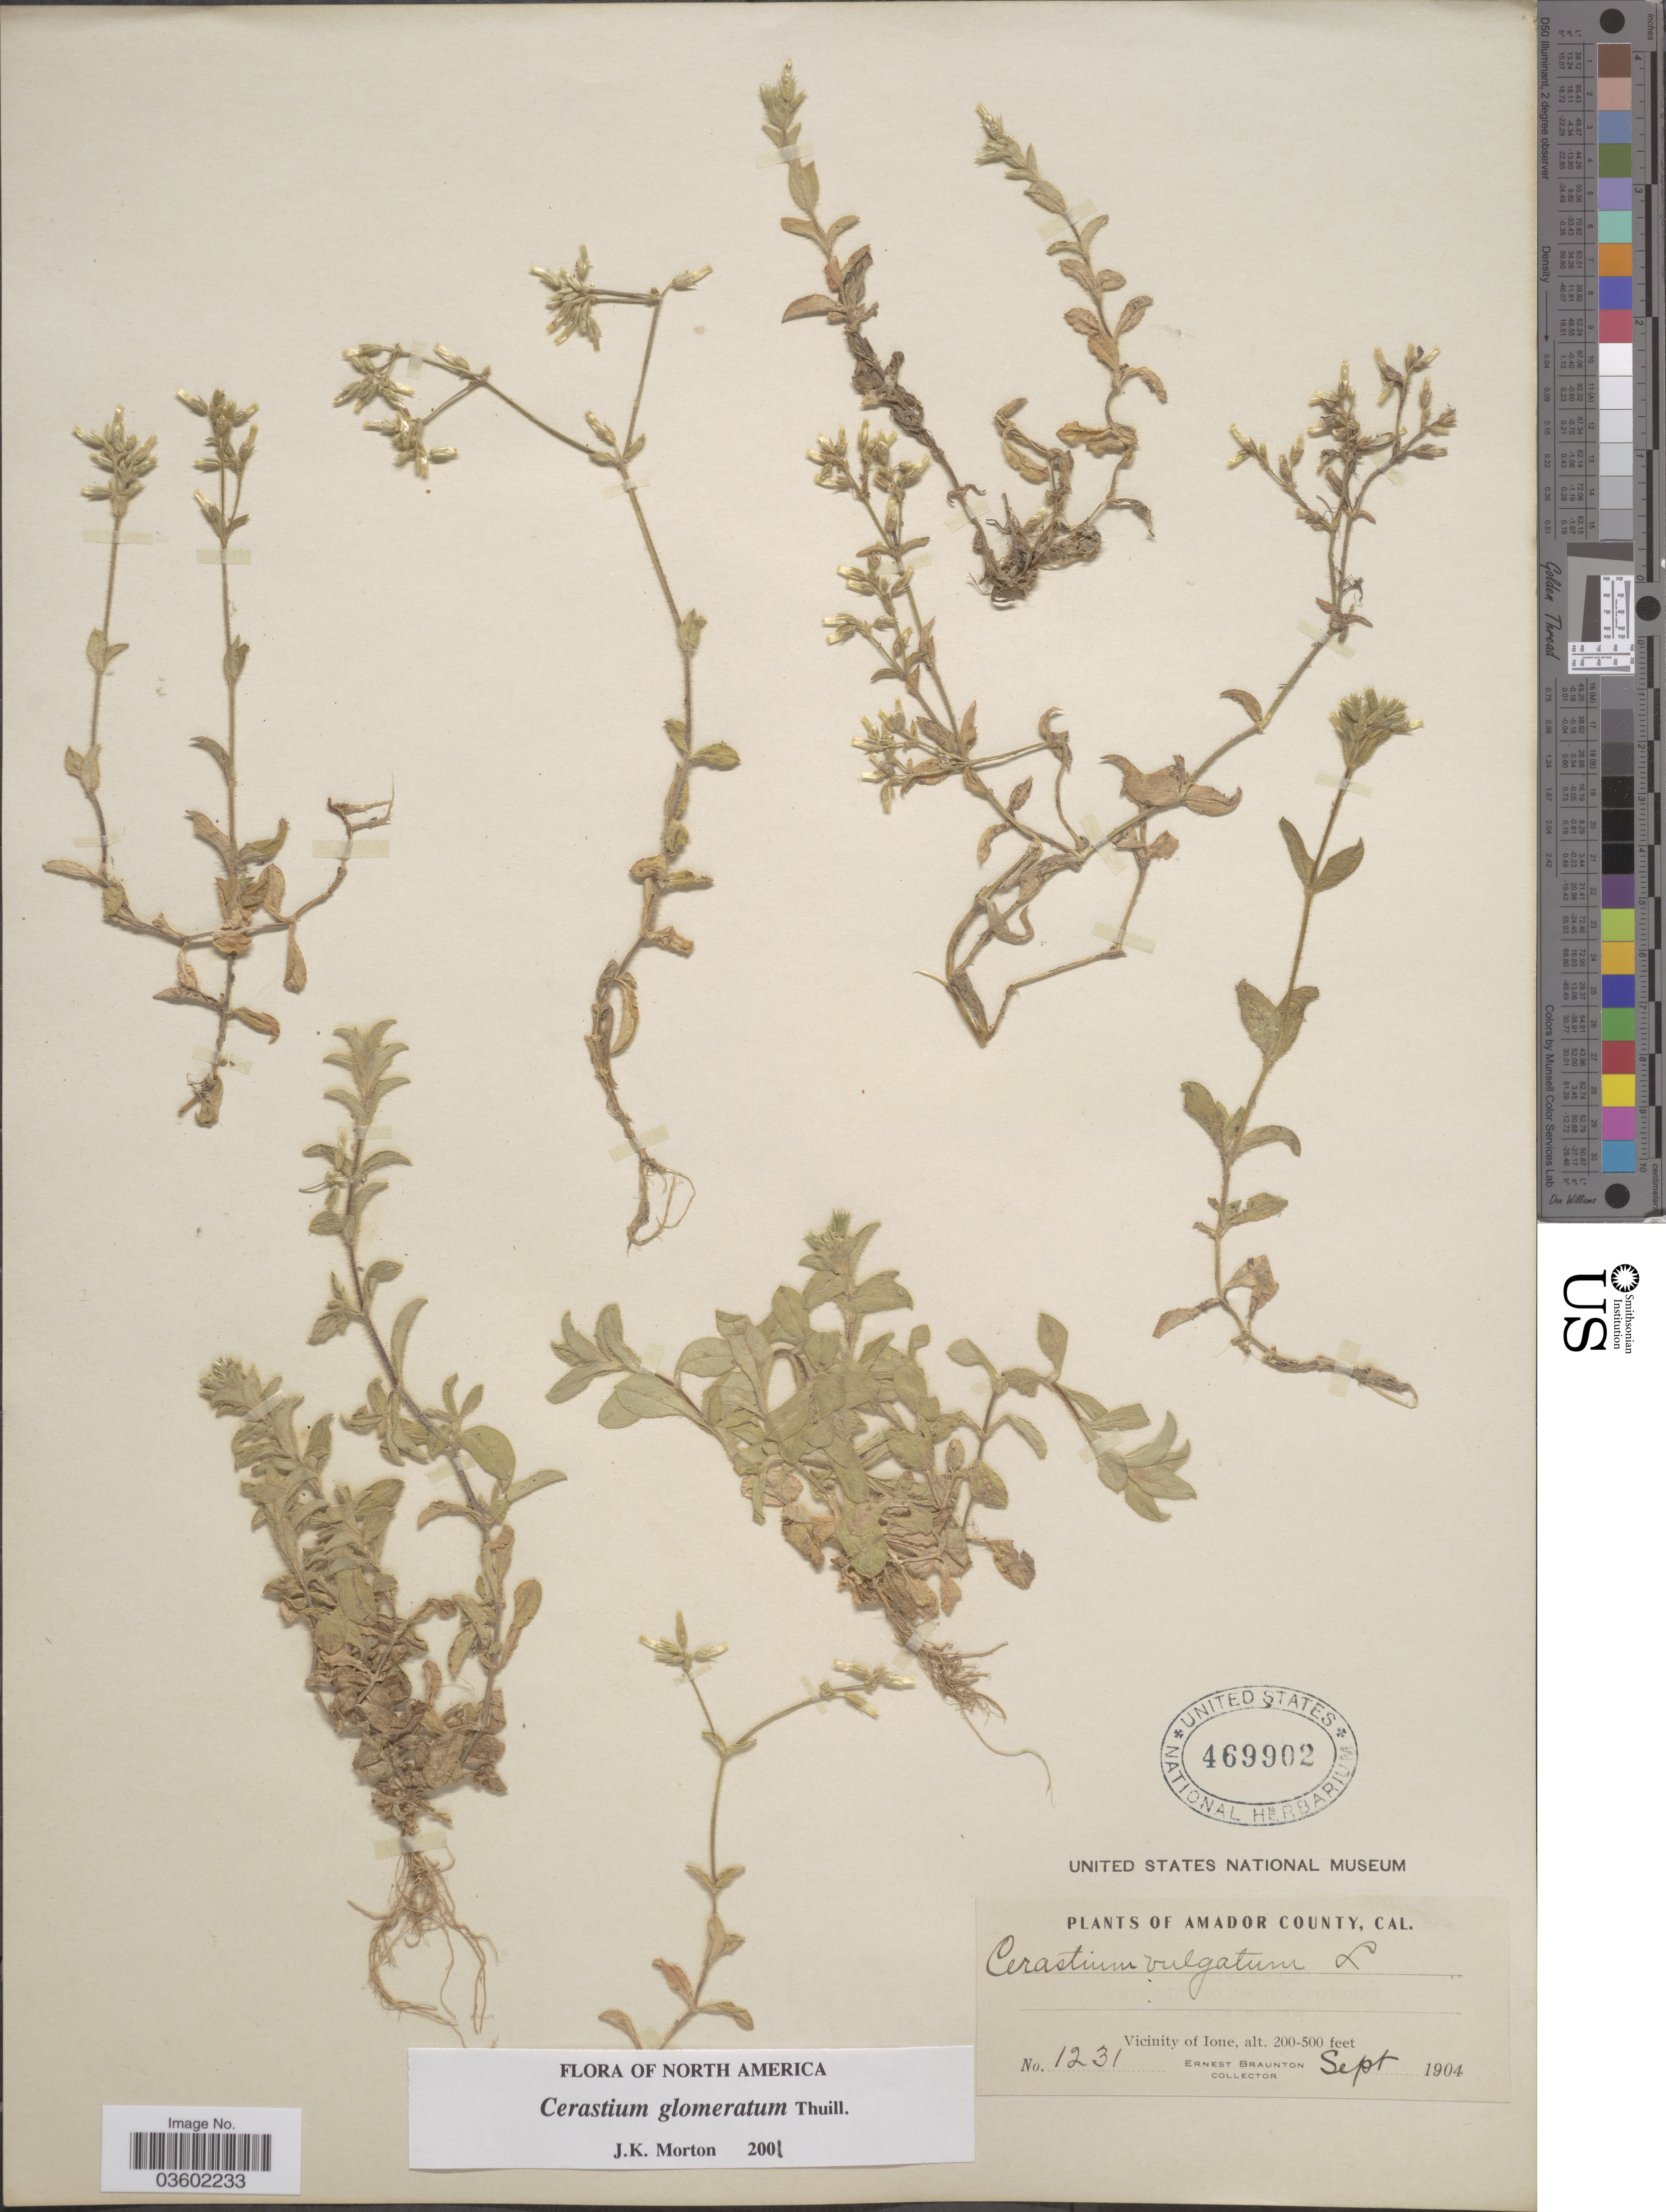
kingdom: Plantae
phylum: Tracheophyta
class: Magnoliopsida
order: Caryophyllales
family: Caryophyllaceae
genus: Cerastium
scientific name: Cerastium viscosum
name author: L.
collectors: E. Braunton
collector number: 1231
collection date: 1904-09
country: United States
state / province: California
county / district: Amador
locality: Amador County. Vicinity of Ione.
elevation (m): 61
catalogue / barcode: US 469902